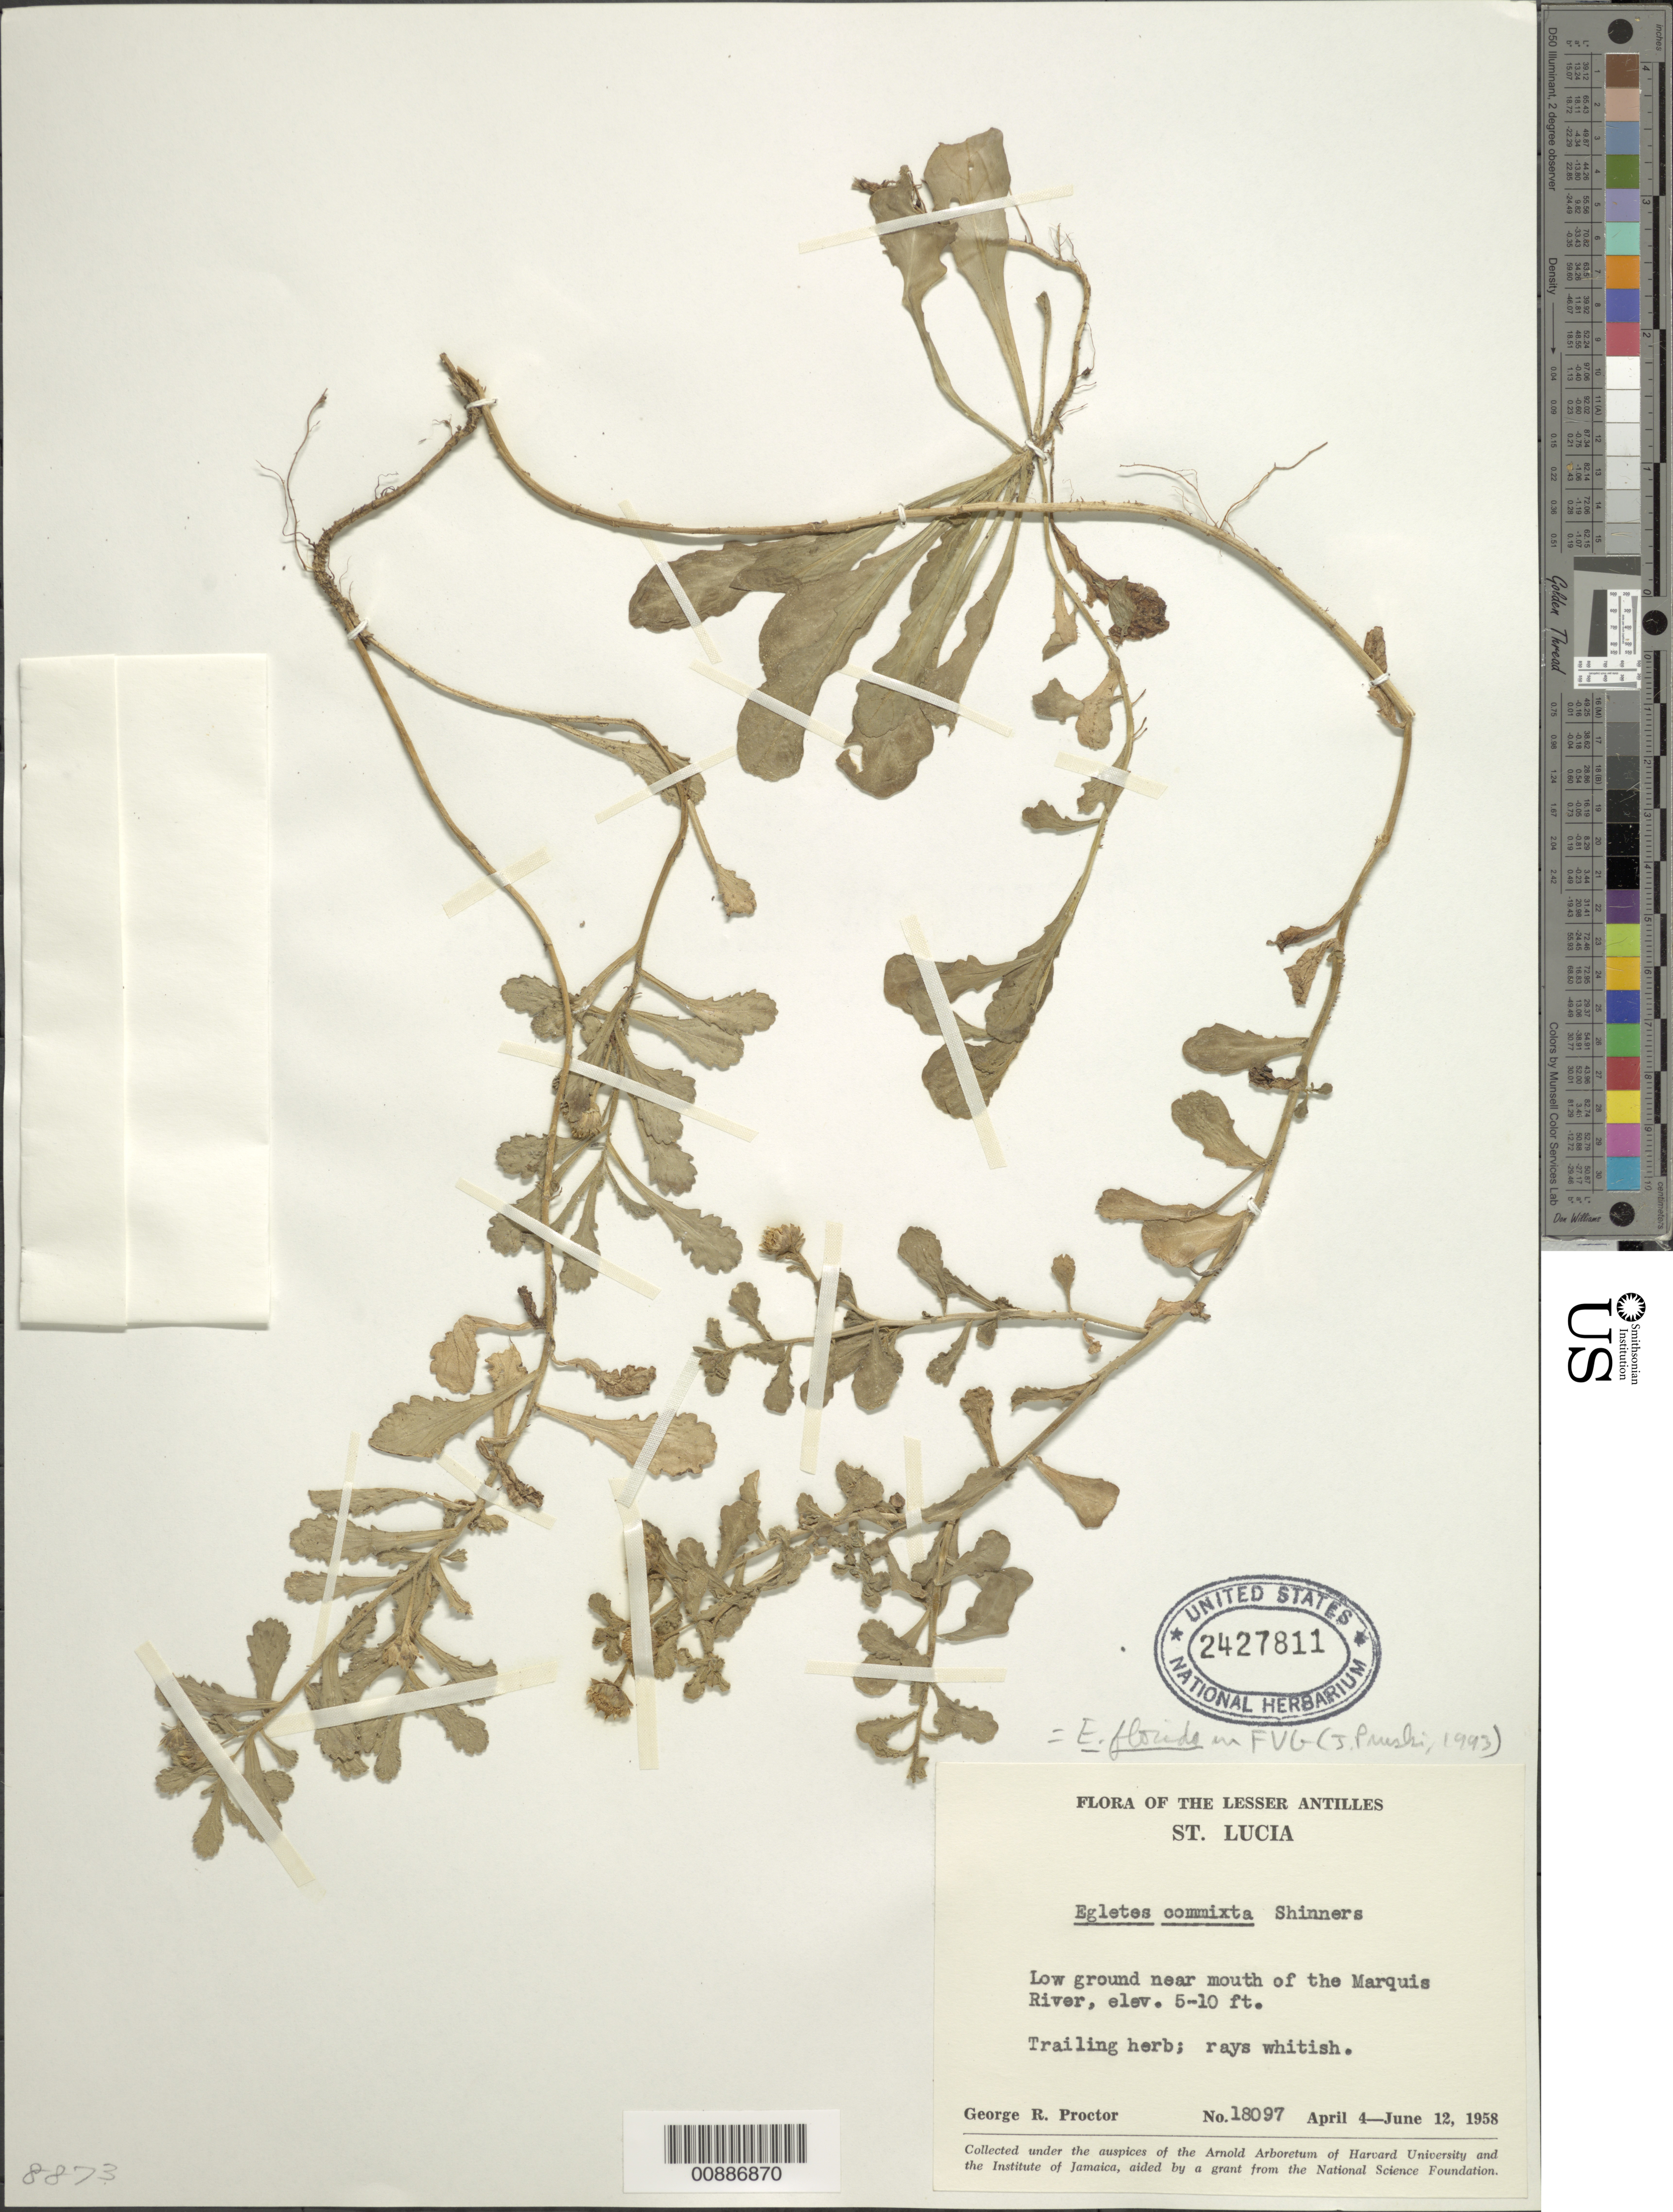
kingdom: Plantae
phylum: Tracheophyta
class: Magnoliopsida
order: Asterales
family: Asteraceae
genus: Egletes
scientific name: Egletes florida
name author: Shinners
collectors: G. R. Proctor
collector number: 18097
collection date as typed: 04 Apr 1958 to 12 Jun 1958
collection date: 1958-04-04/1958-06-12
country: St. Lucia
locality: Near mouth of the Marquis River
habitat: Low ground near mouth of river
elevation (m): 2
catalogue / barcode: US 2427811